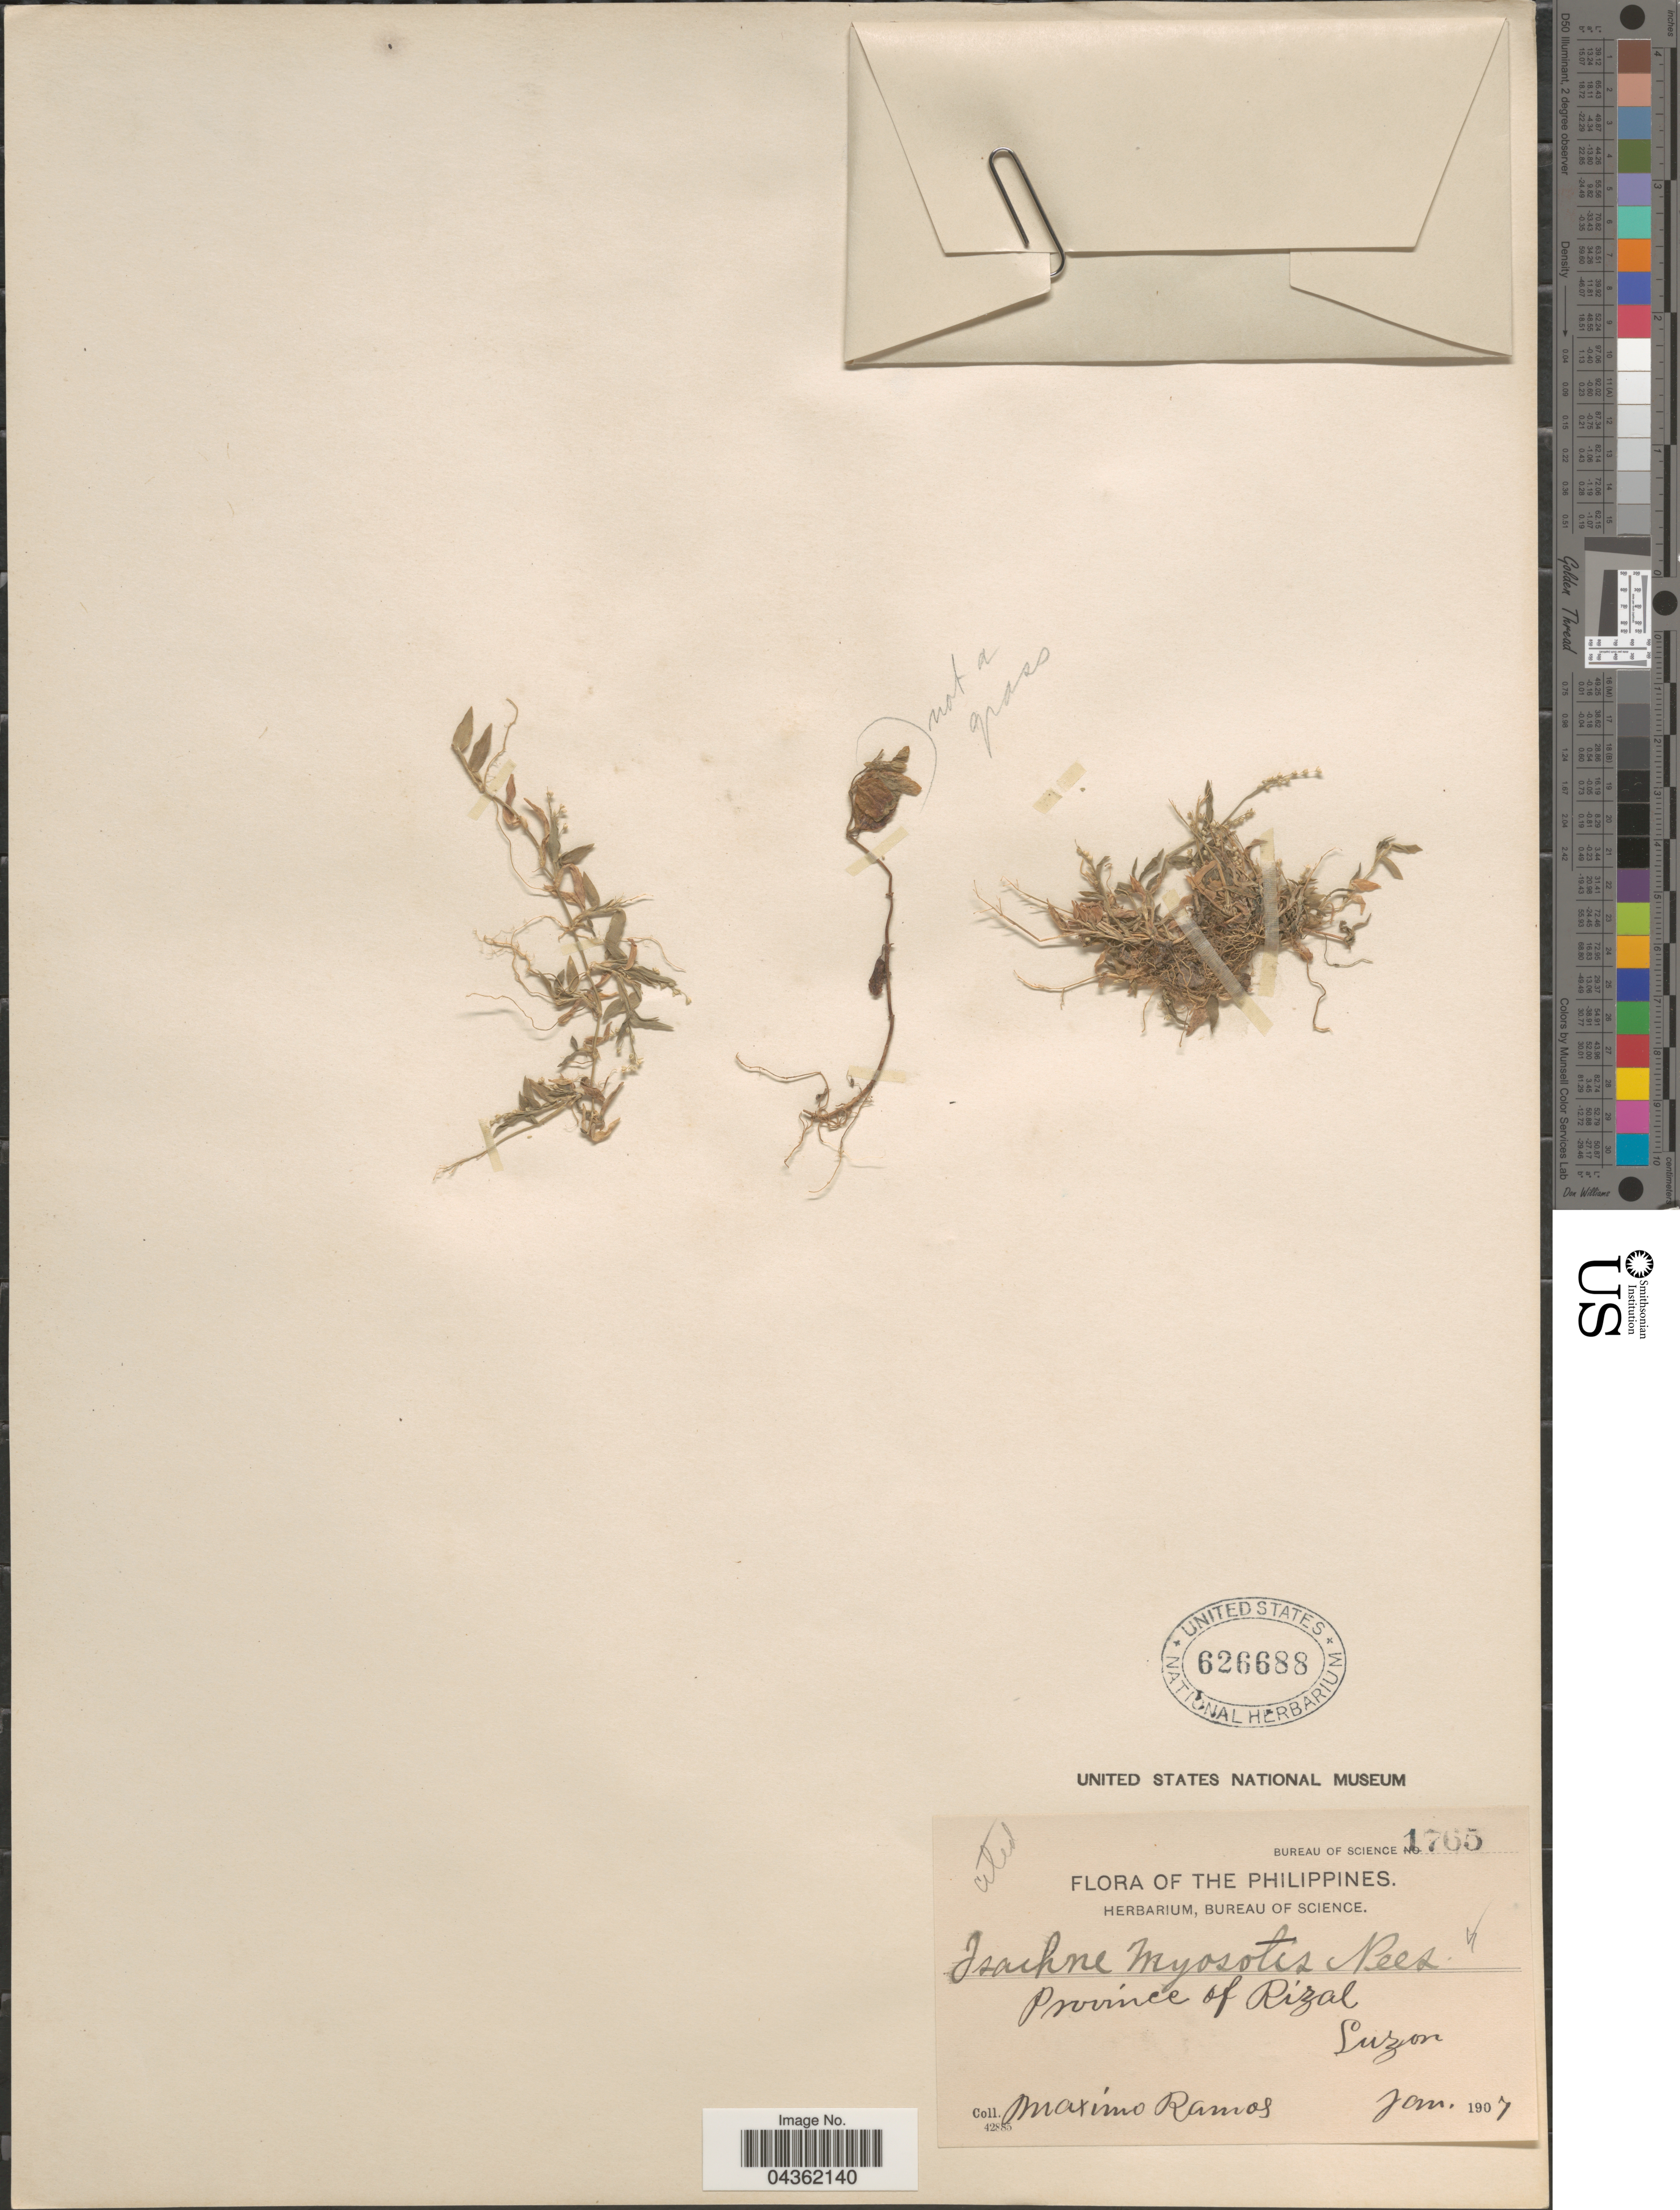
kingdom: Plantae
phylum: Tracheophyta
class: Liliopsida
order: Poales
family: Poaceae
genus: Isachne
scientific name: Isachne myosotis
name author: Nees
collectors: M. Ramos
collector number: Bureau of Science 1765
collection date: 1907-01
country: Philippines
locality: Province of Rizal. Luzon.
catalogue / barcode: US 626688